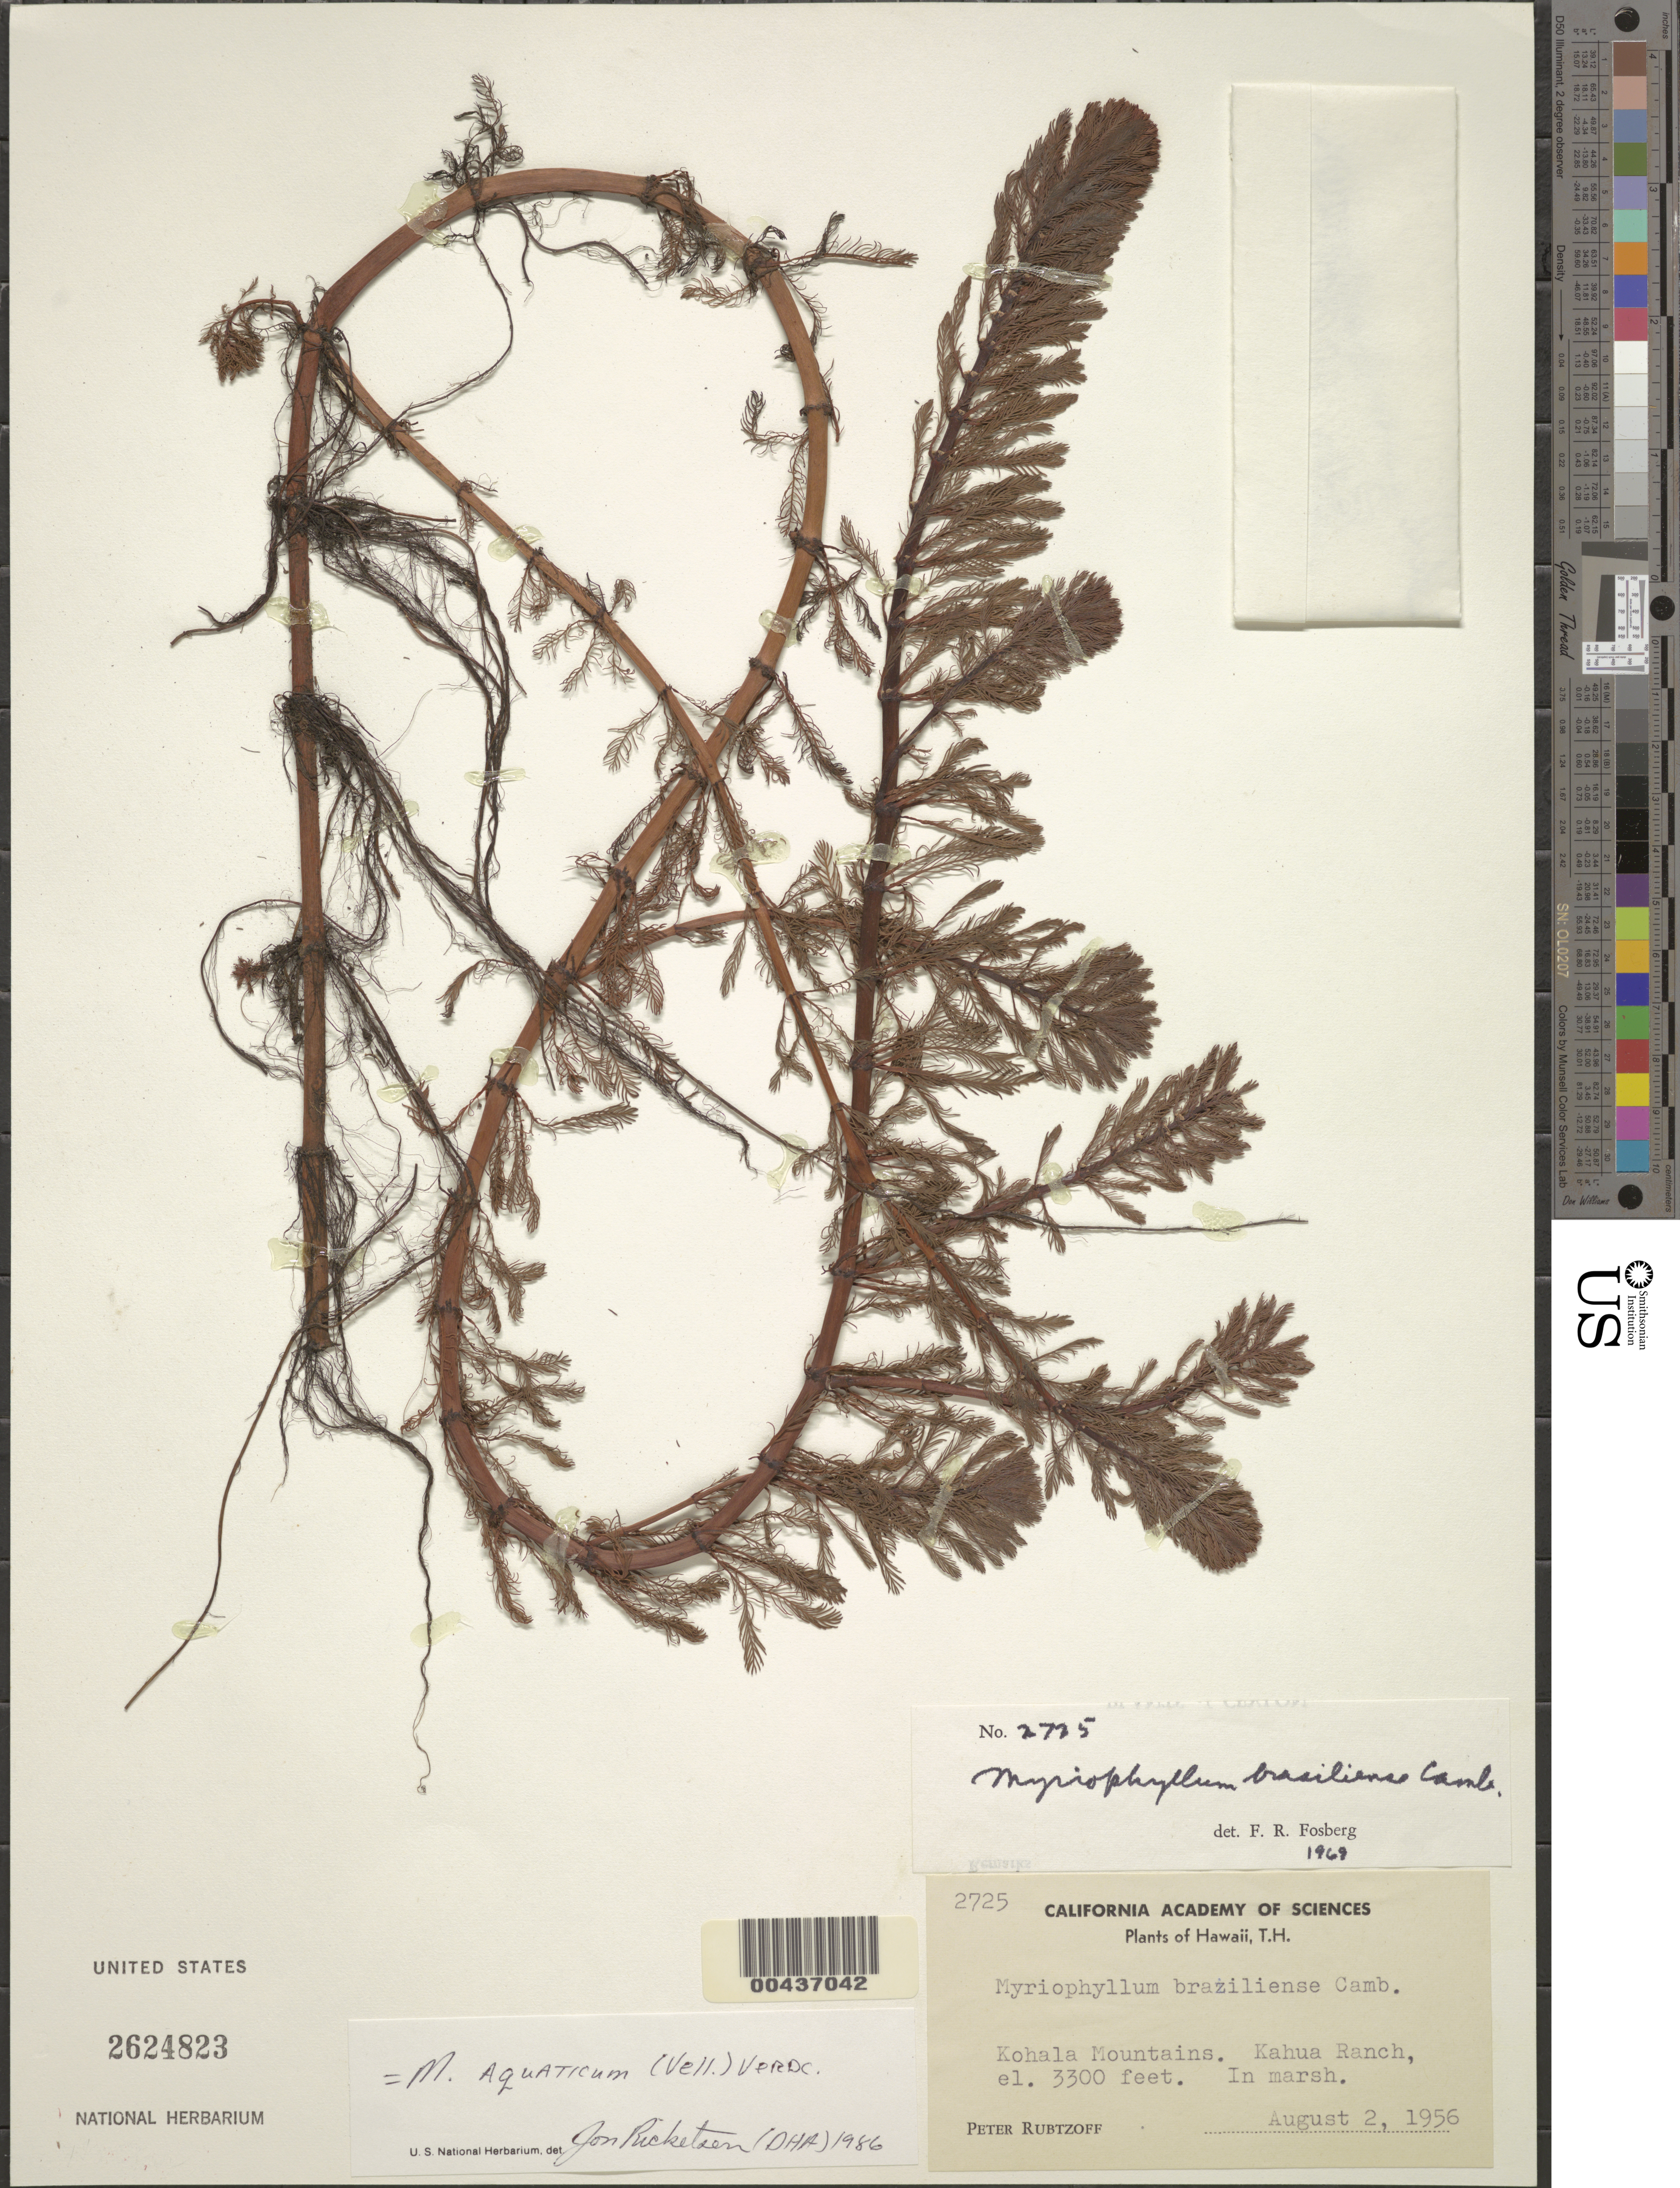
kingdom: Plantae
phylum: Tracheophyta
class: Magnoliopsida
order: Saxifragales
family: Haloragaceae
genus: Myriophyllum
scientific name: Myriophyllum aquaticum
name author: (Vell.) Verdc.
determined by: Ricketson, D.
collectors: P. Rubtzoff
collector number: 2725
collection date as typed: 2 Aug 1956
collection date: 1956-08-02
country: United States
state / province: Hawaii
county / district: Hawaii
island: Hawaii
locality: Kohala Mountains, Kahua Ranch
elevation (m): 1006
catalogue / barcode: US 2624823